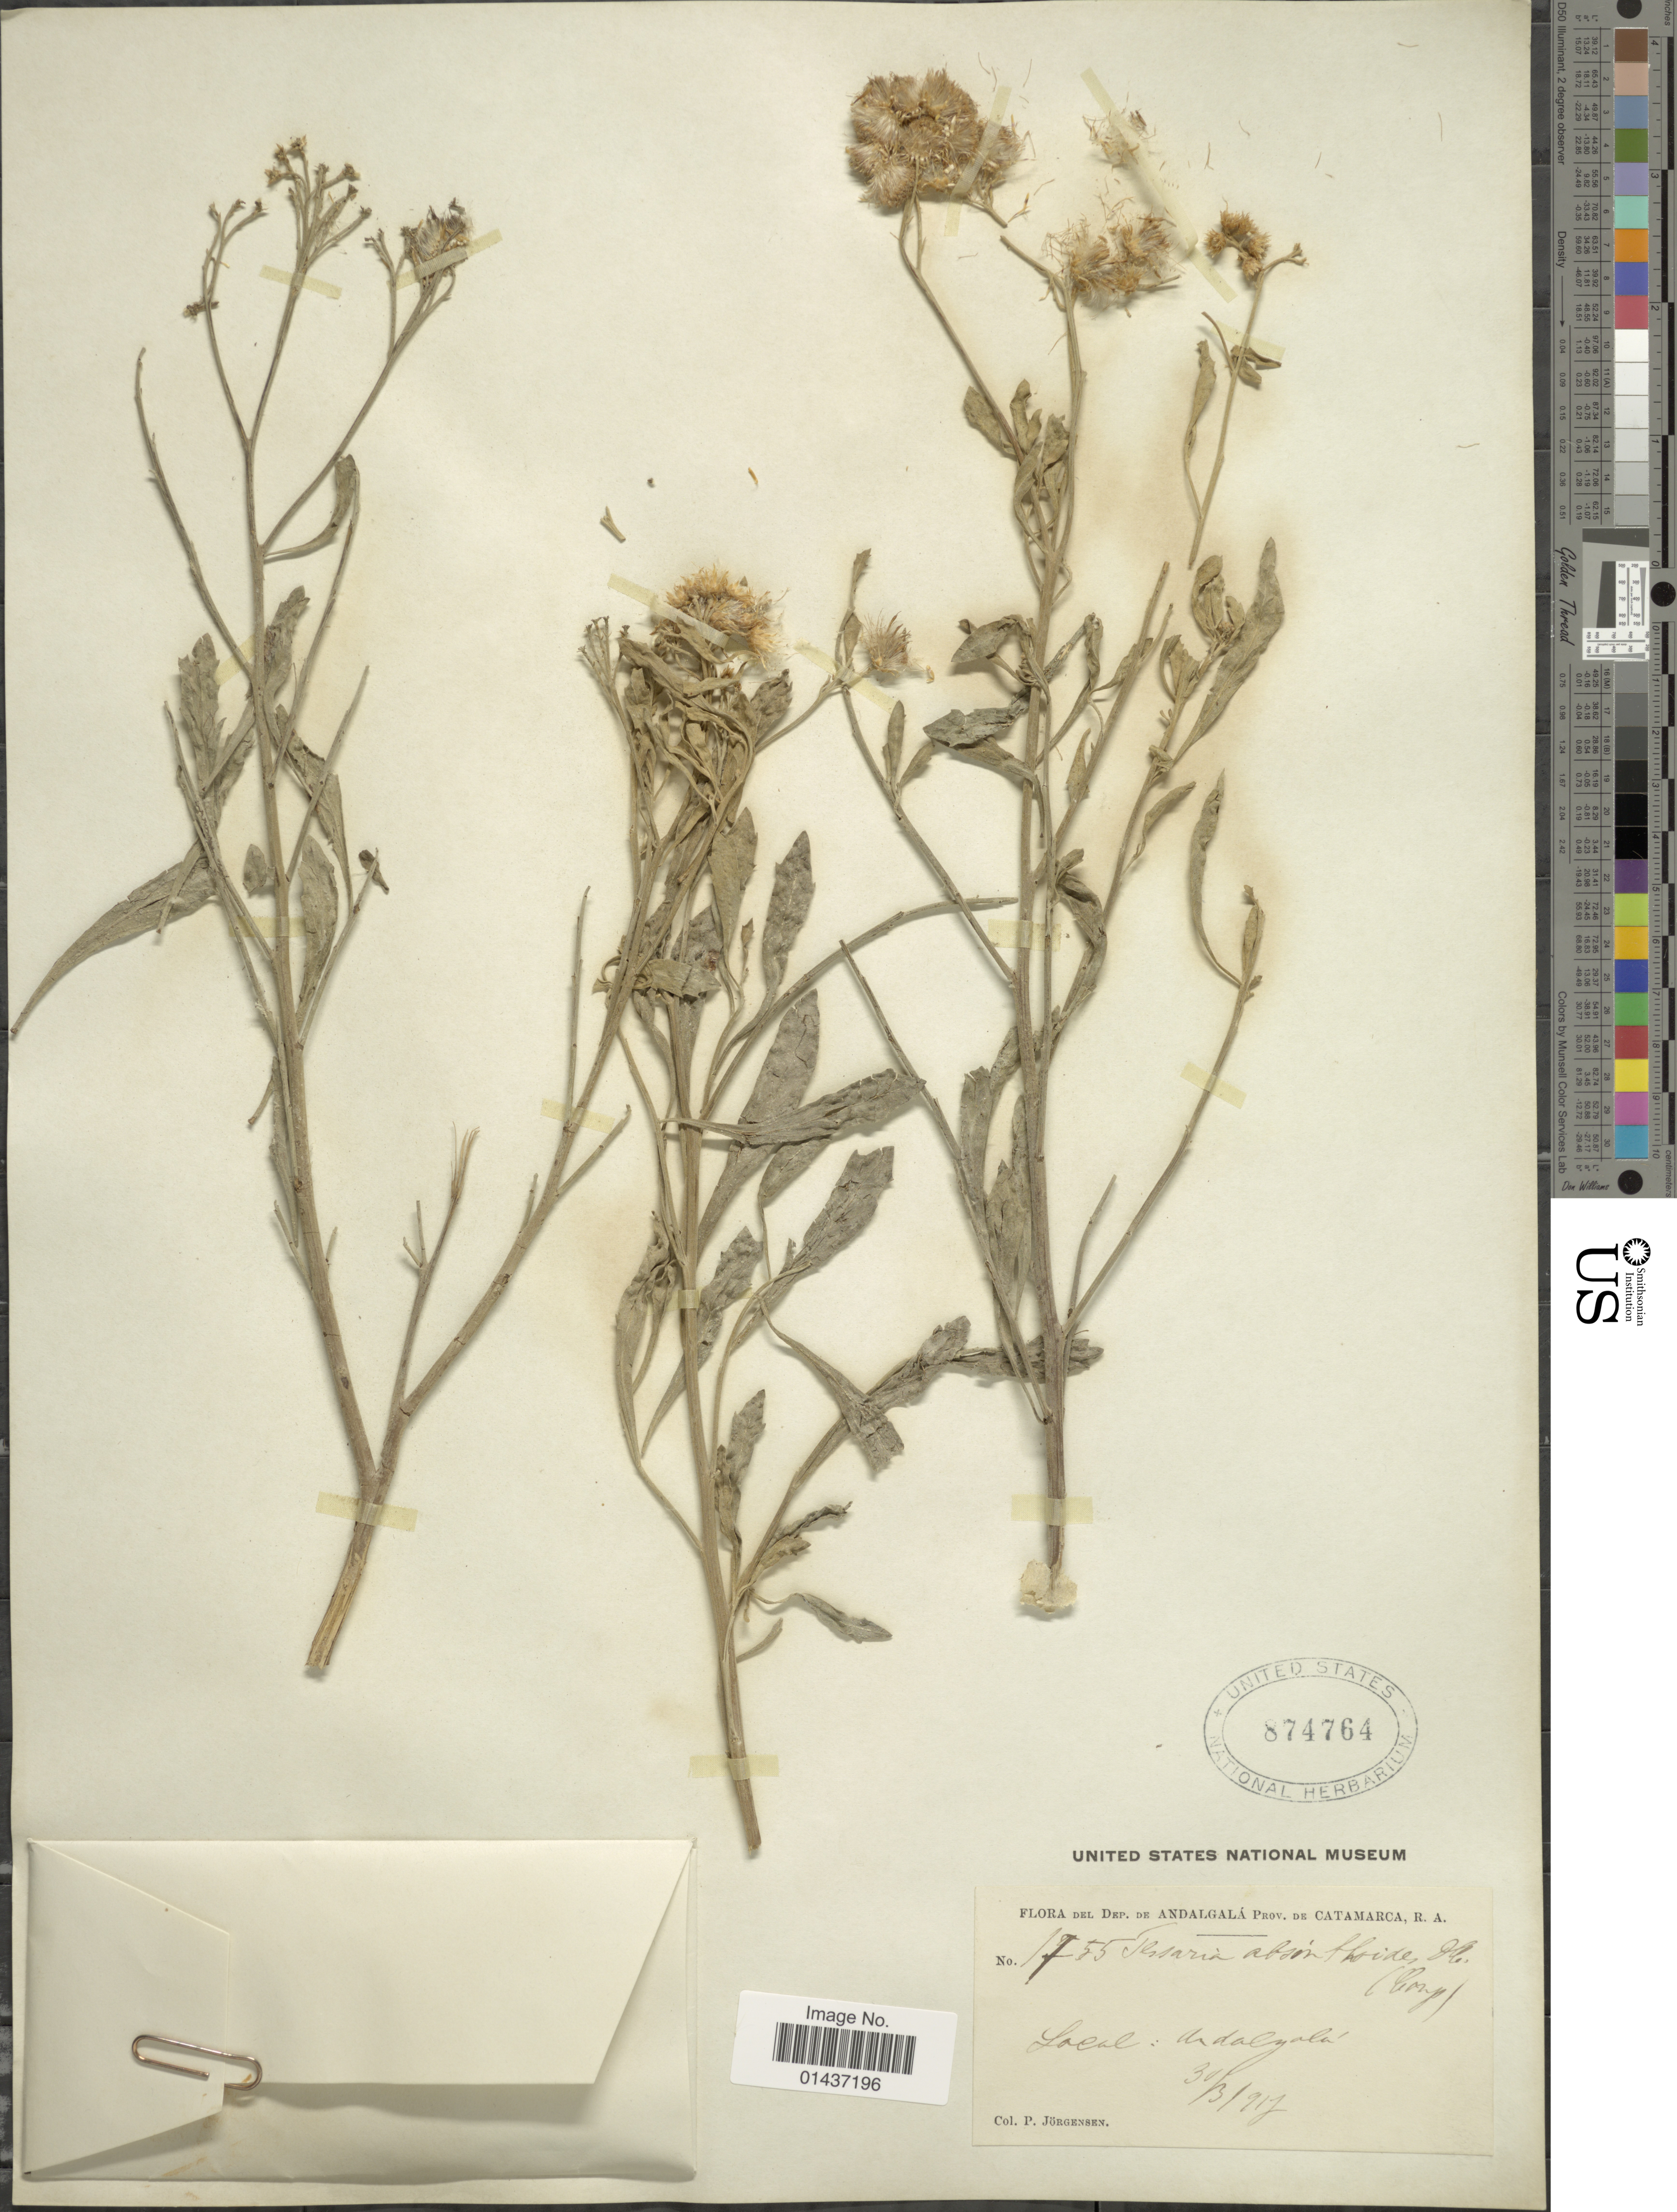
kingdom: Plantae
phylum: Tracheophyta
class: Magnoliopsida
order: Asterales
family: Asteraceae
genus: Tessaria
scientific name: Tessaria absinthioides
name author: (Hook. & Arn.) DC.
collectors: P. Jörgensen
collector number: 1755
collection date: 1917-03-30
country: Argentina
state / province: Catamarca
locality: Dep de Andalgala, local: Andagalá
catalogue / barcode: US 874764